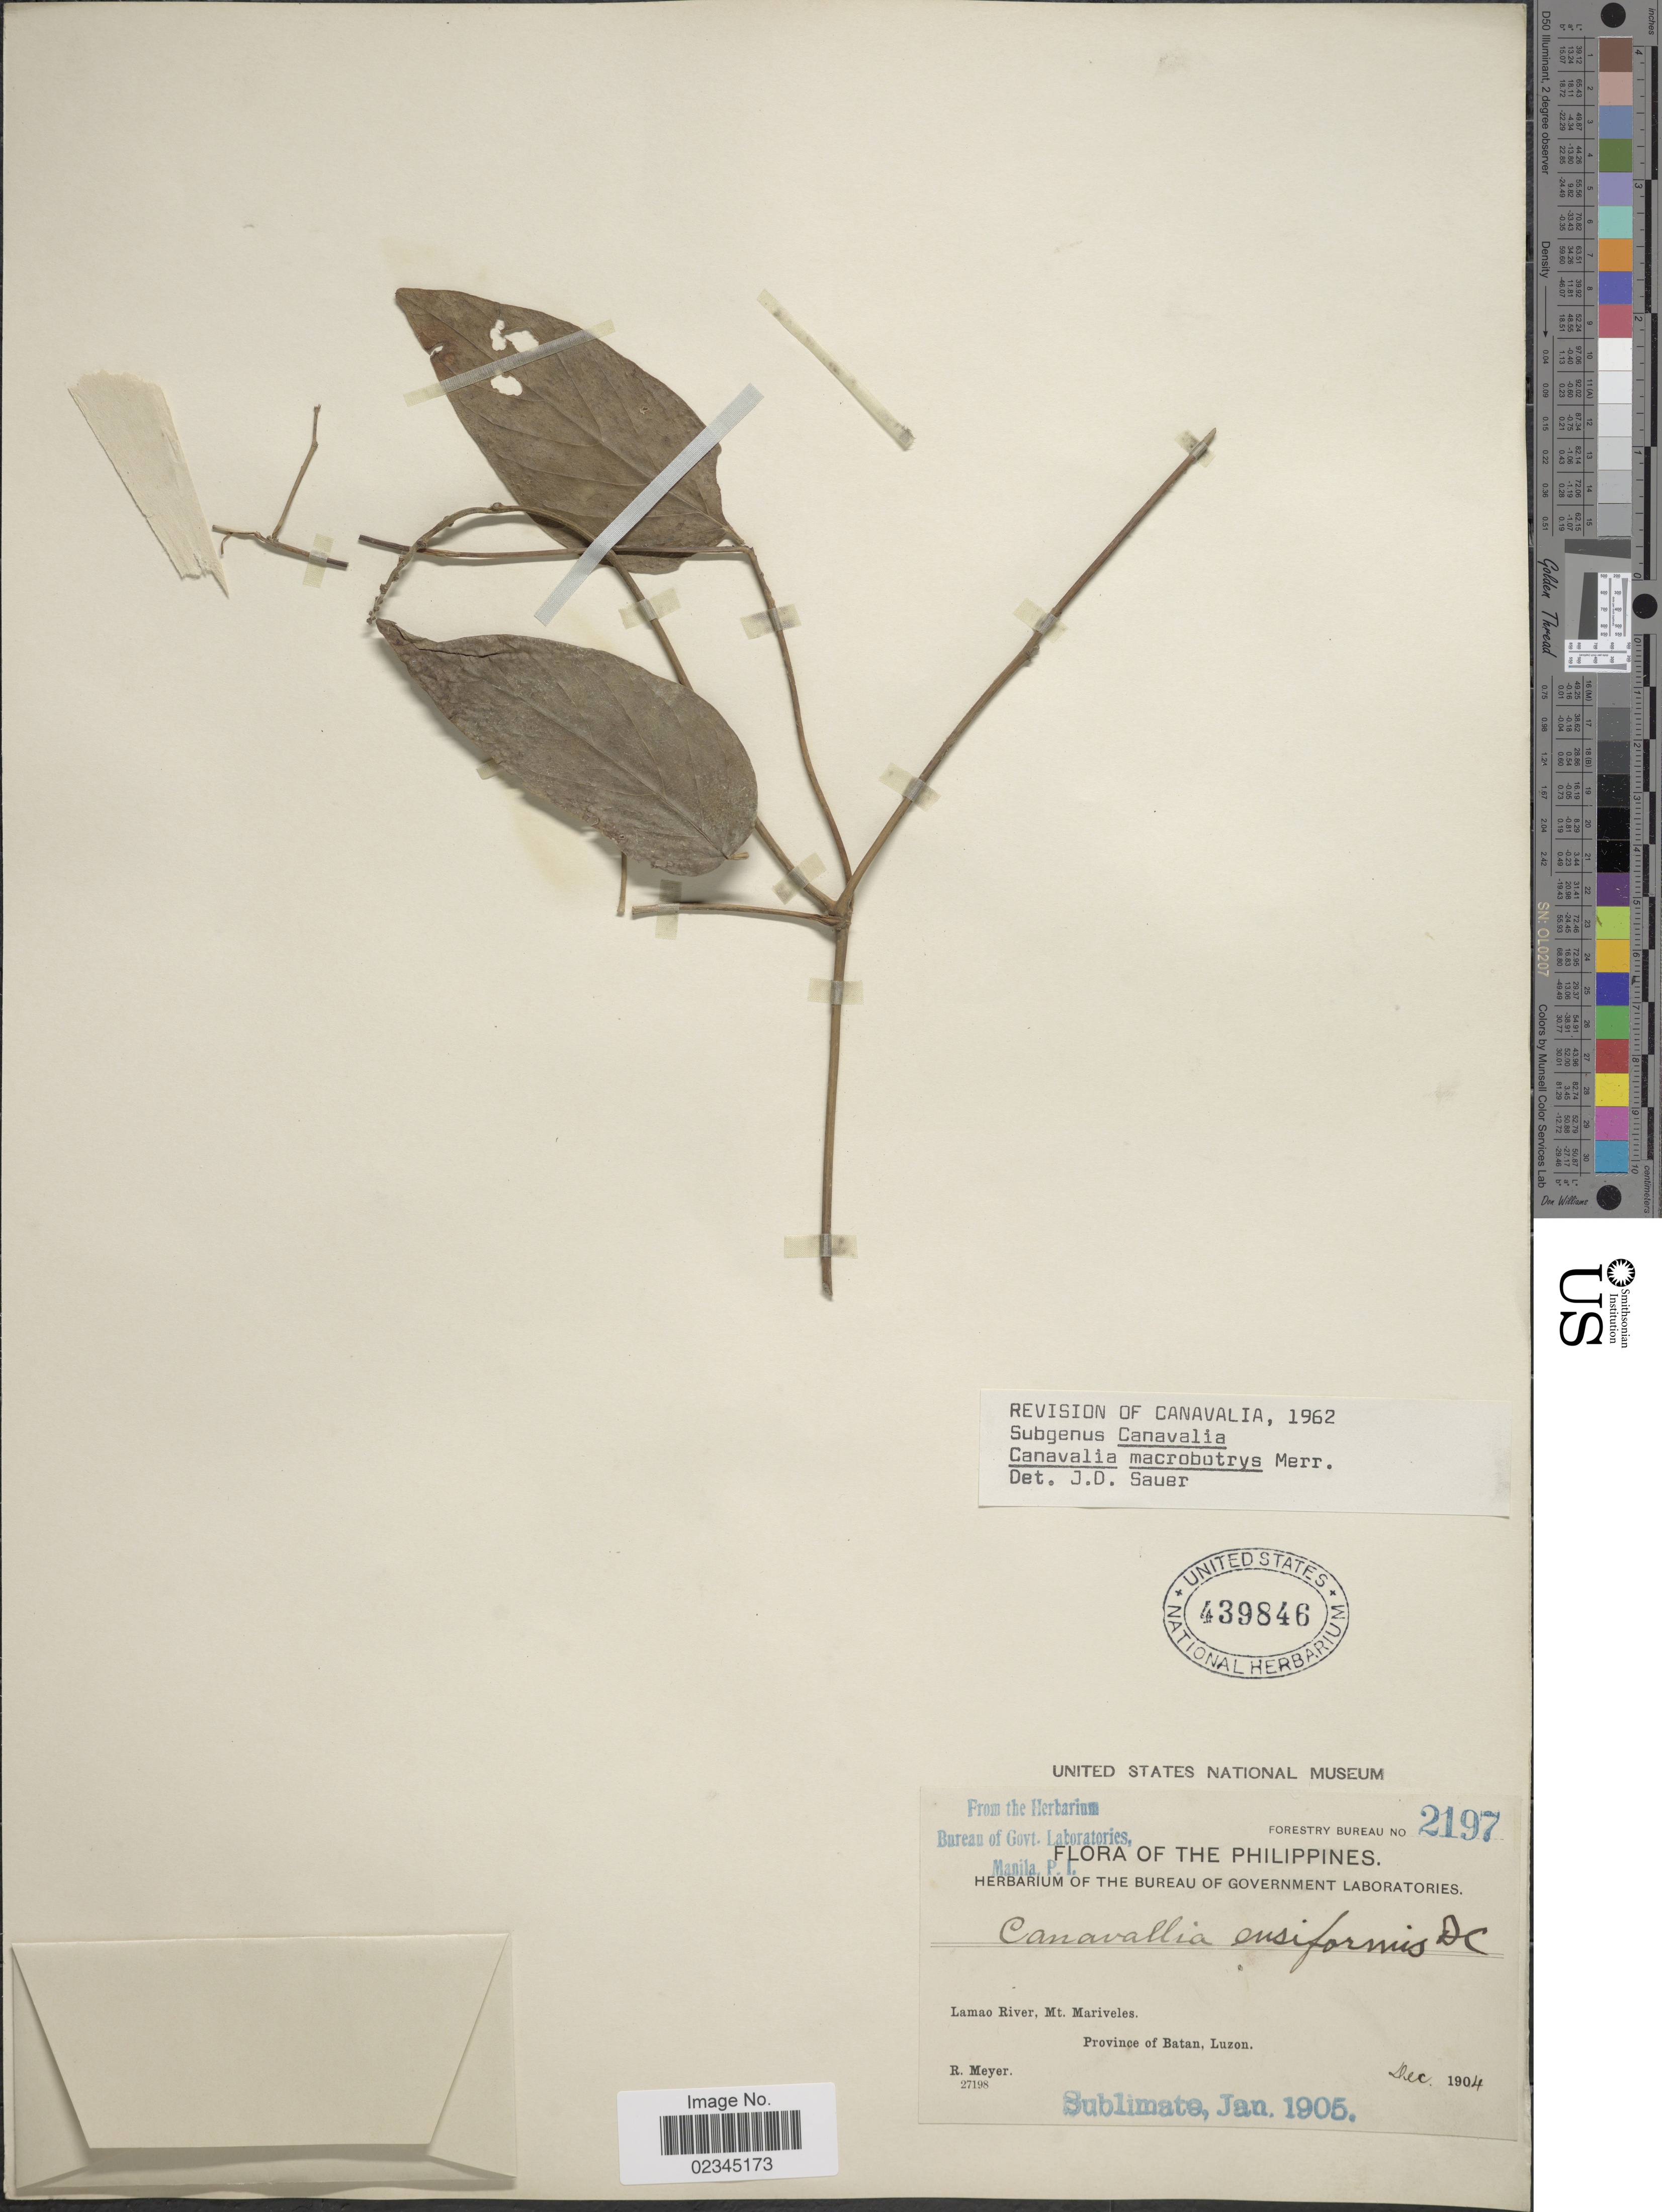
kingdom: Plantae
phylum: Tracheophyta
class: Magnoliopsida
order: Fabales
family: Fabaceae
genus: Canavalia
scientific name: Canavalia macrobotrys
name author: Merr.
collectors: R. Meyer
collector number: Forestry Bureau 2197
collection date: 1904-12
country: Philippines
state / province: Cagayan Valley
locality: Lamao River, Mt. Mariveles, Province of Batan, Luzon.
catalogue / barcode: US 439846